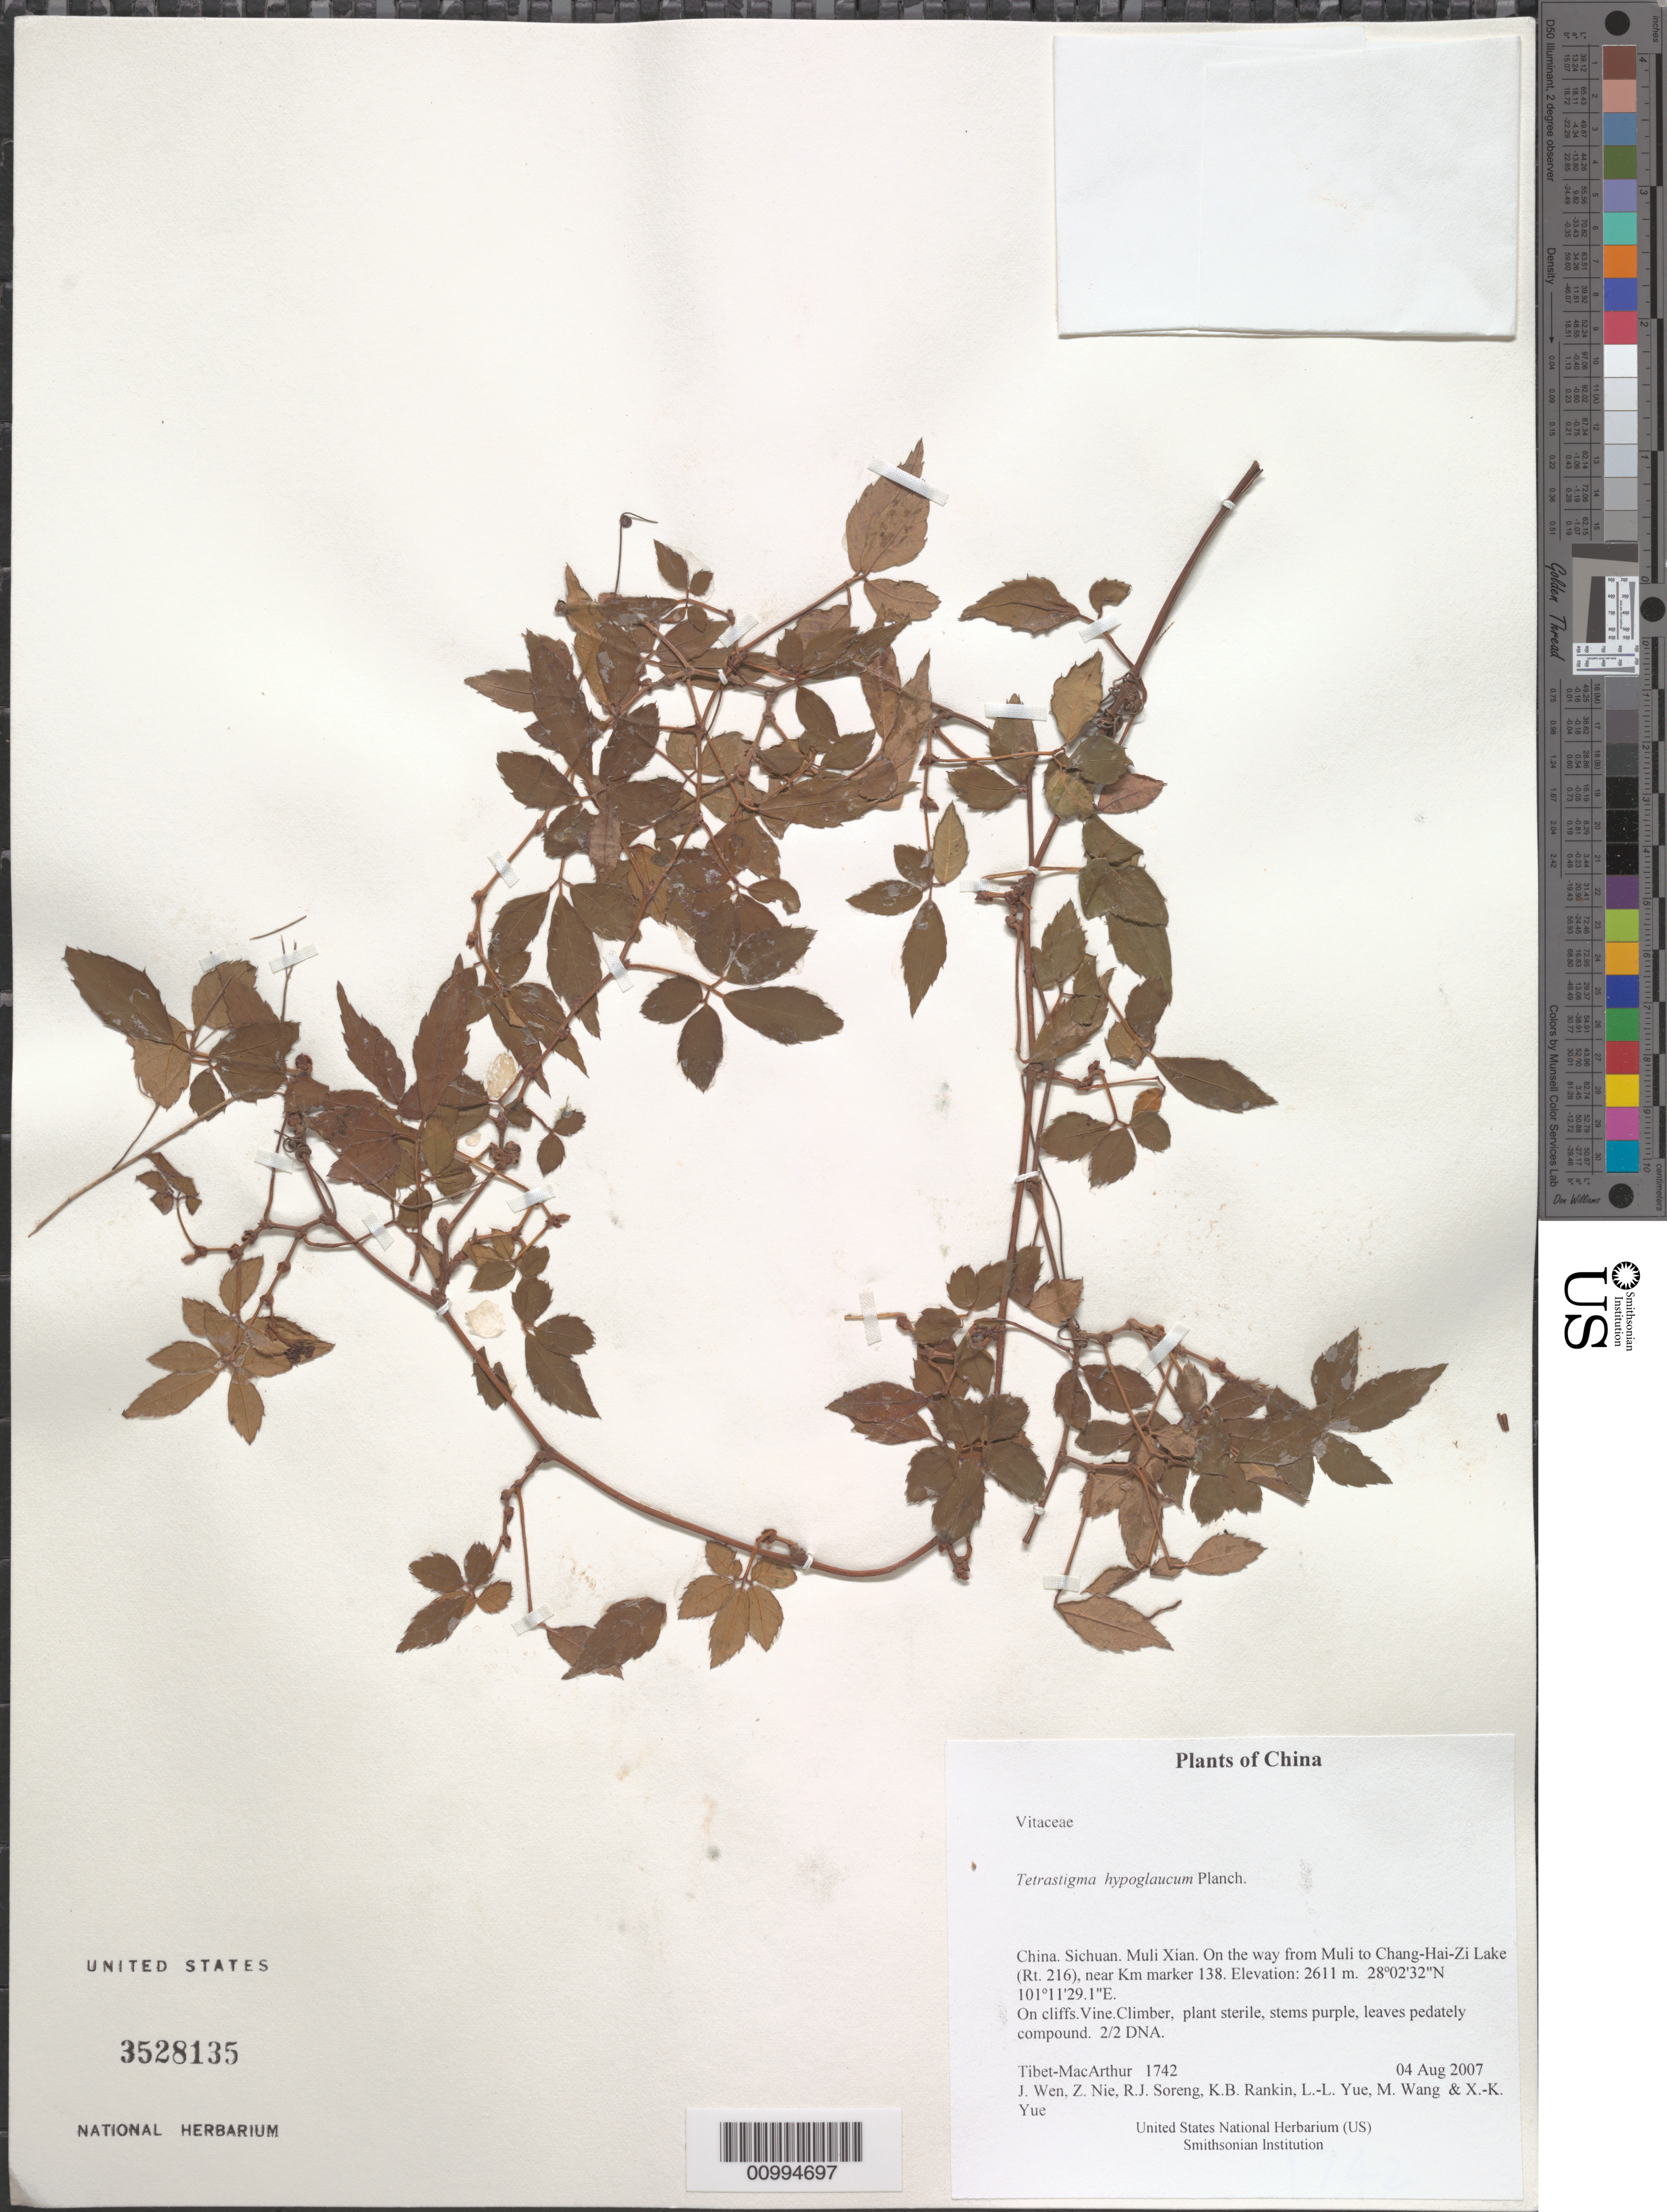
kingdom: Plantae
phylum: Tracheophyta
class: Magnoliopsida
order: Vitales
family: Vitaceae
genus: Tetrastigma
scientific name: Tetrastigma hypoglaucum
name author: Planch.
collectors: Tibet-MacArthur, J. Wen, Z. Nie, R. J. Soreng, K. Rankin, L. Yue, M. Wang & X. Yue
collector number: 1742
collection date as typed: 04 Aug 2007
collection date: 2007-08-04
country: China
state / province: Sichuan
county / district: Muli Xian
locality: On the way from Muli to Chang-Hai-Zi Lake (Rt. 216), near Km marker 138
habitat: On cliffs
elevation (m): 2611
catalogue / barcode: US 3528135